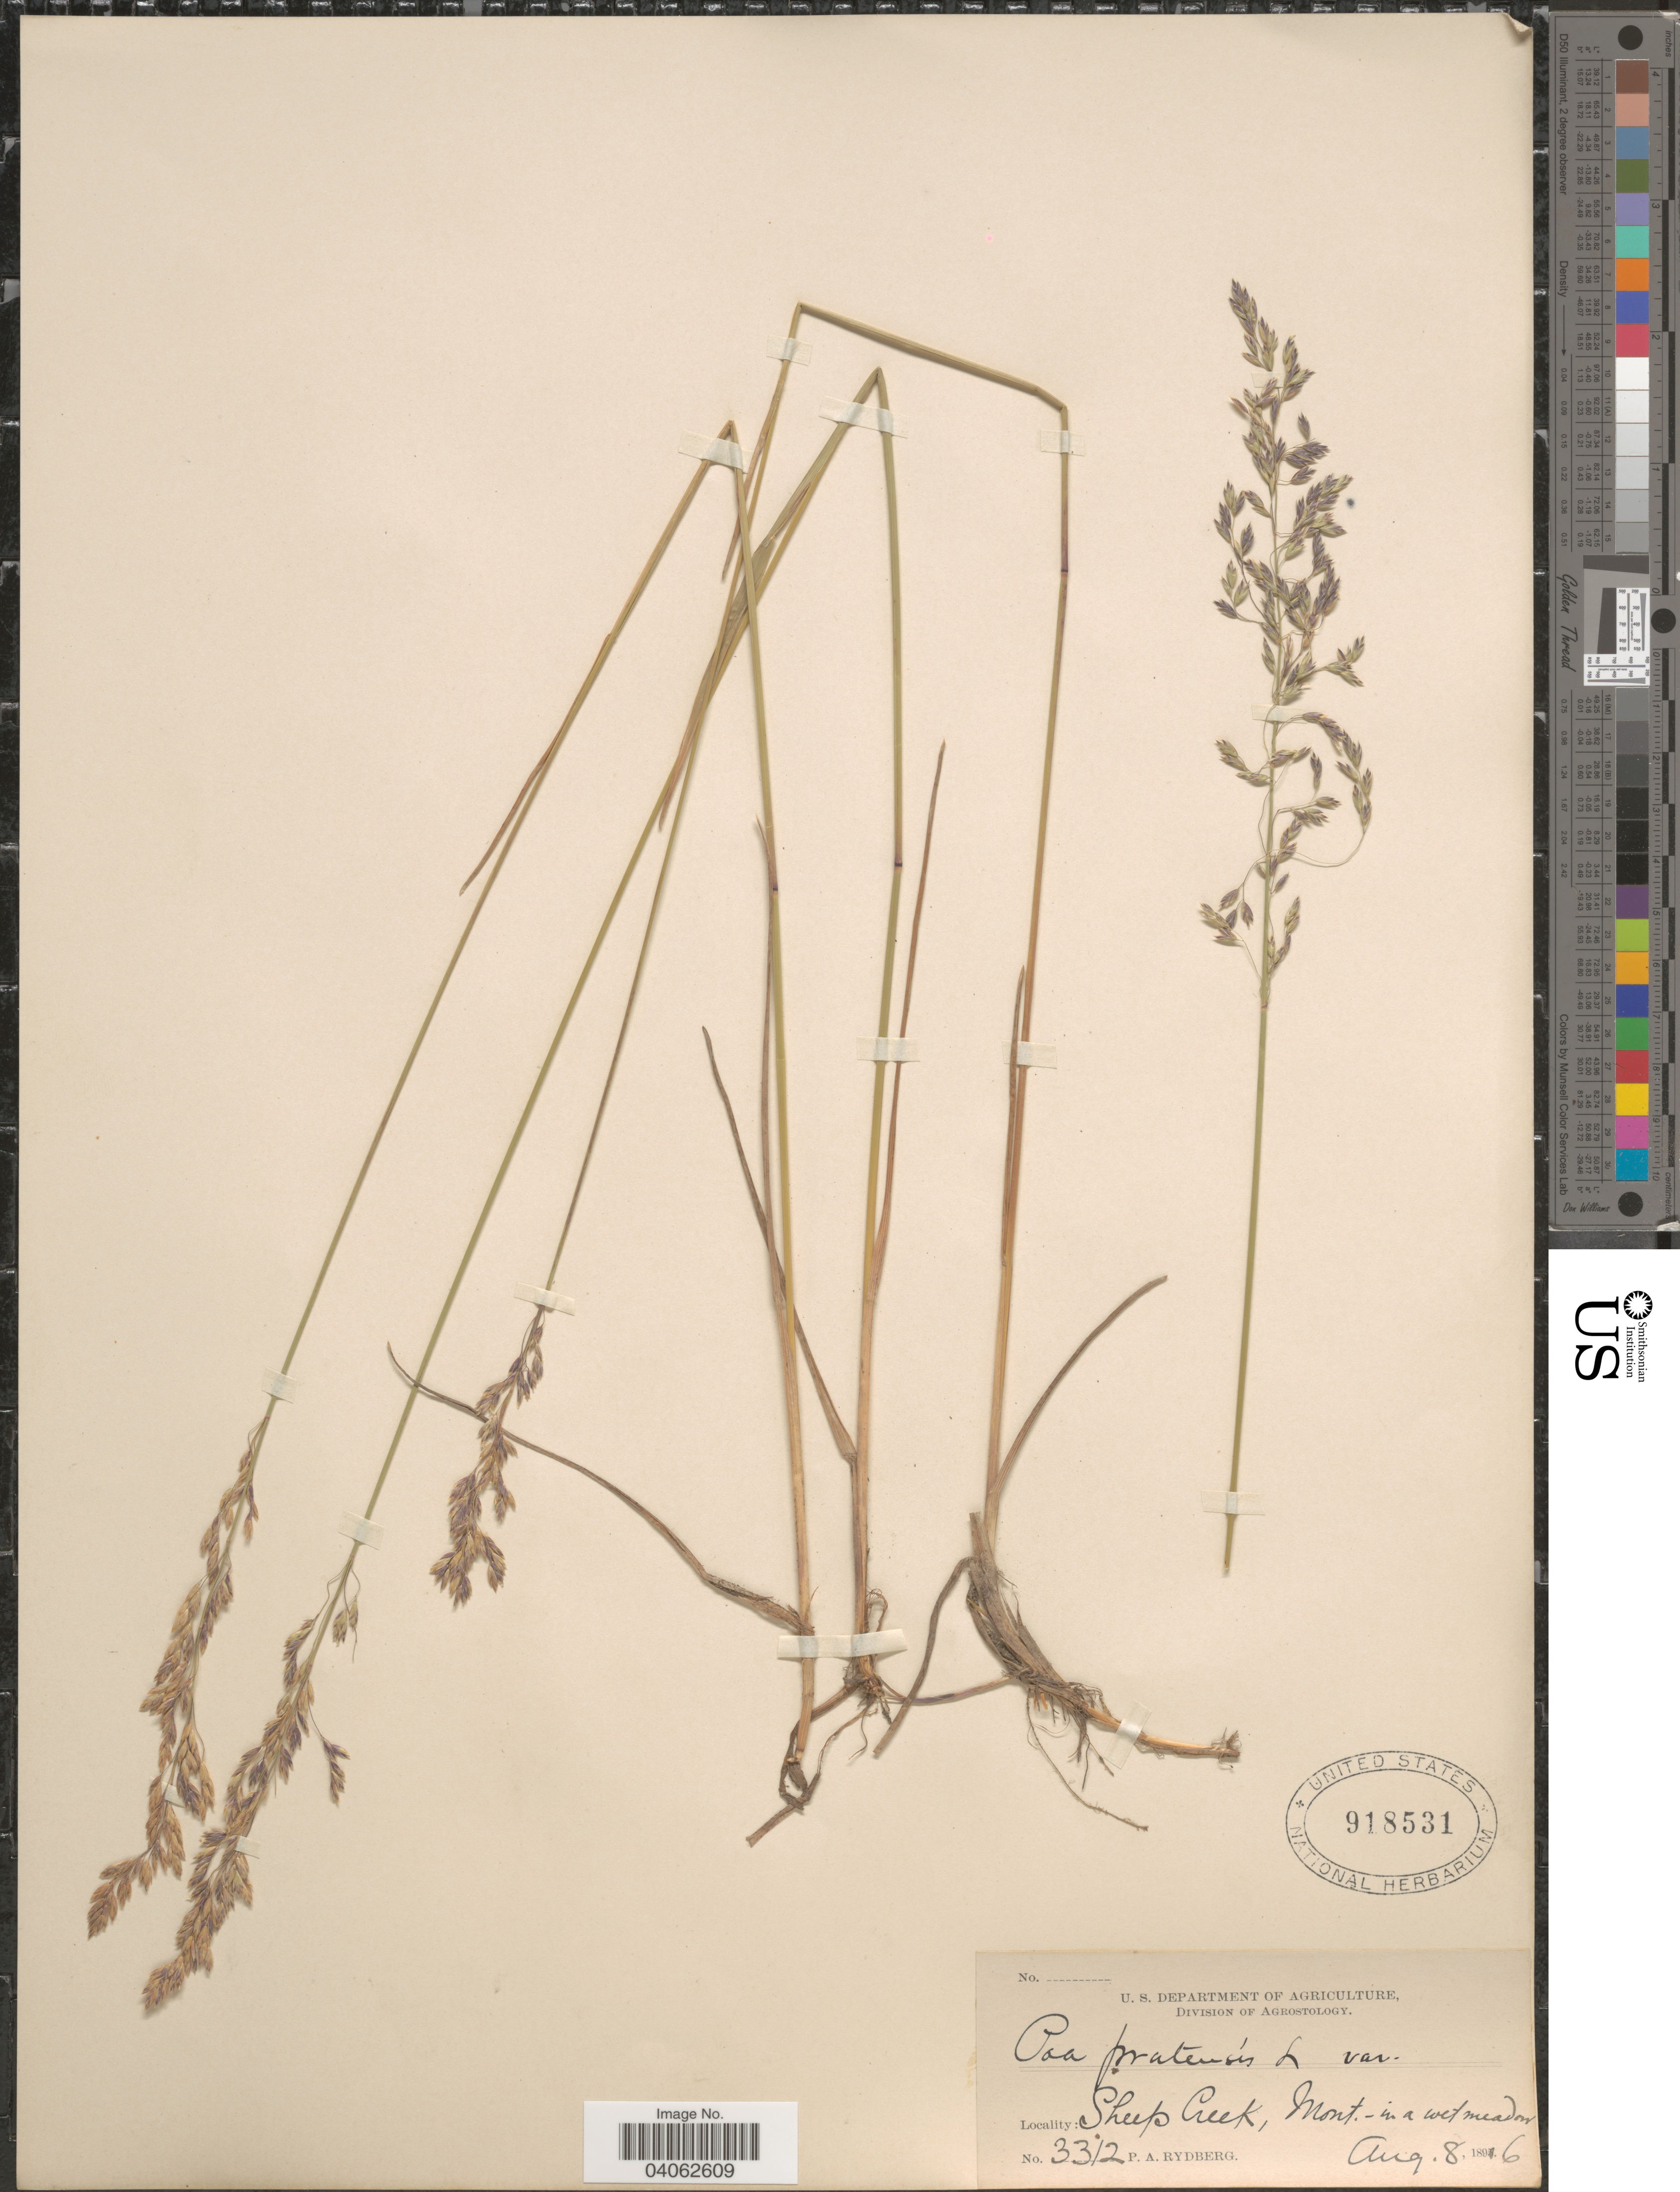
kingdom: Plantae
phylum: Tracheophyta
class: Liliopsida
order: Poales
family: Poaceae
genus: Poa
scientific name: Poa pratensis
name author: L.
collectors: P. A. Rydberg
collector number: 3312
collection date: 1896-08-08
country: United States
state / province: Montana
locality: Sheep Creek.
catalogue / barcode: US 918531